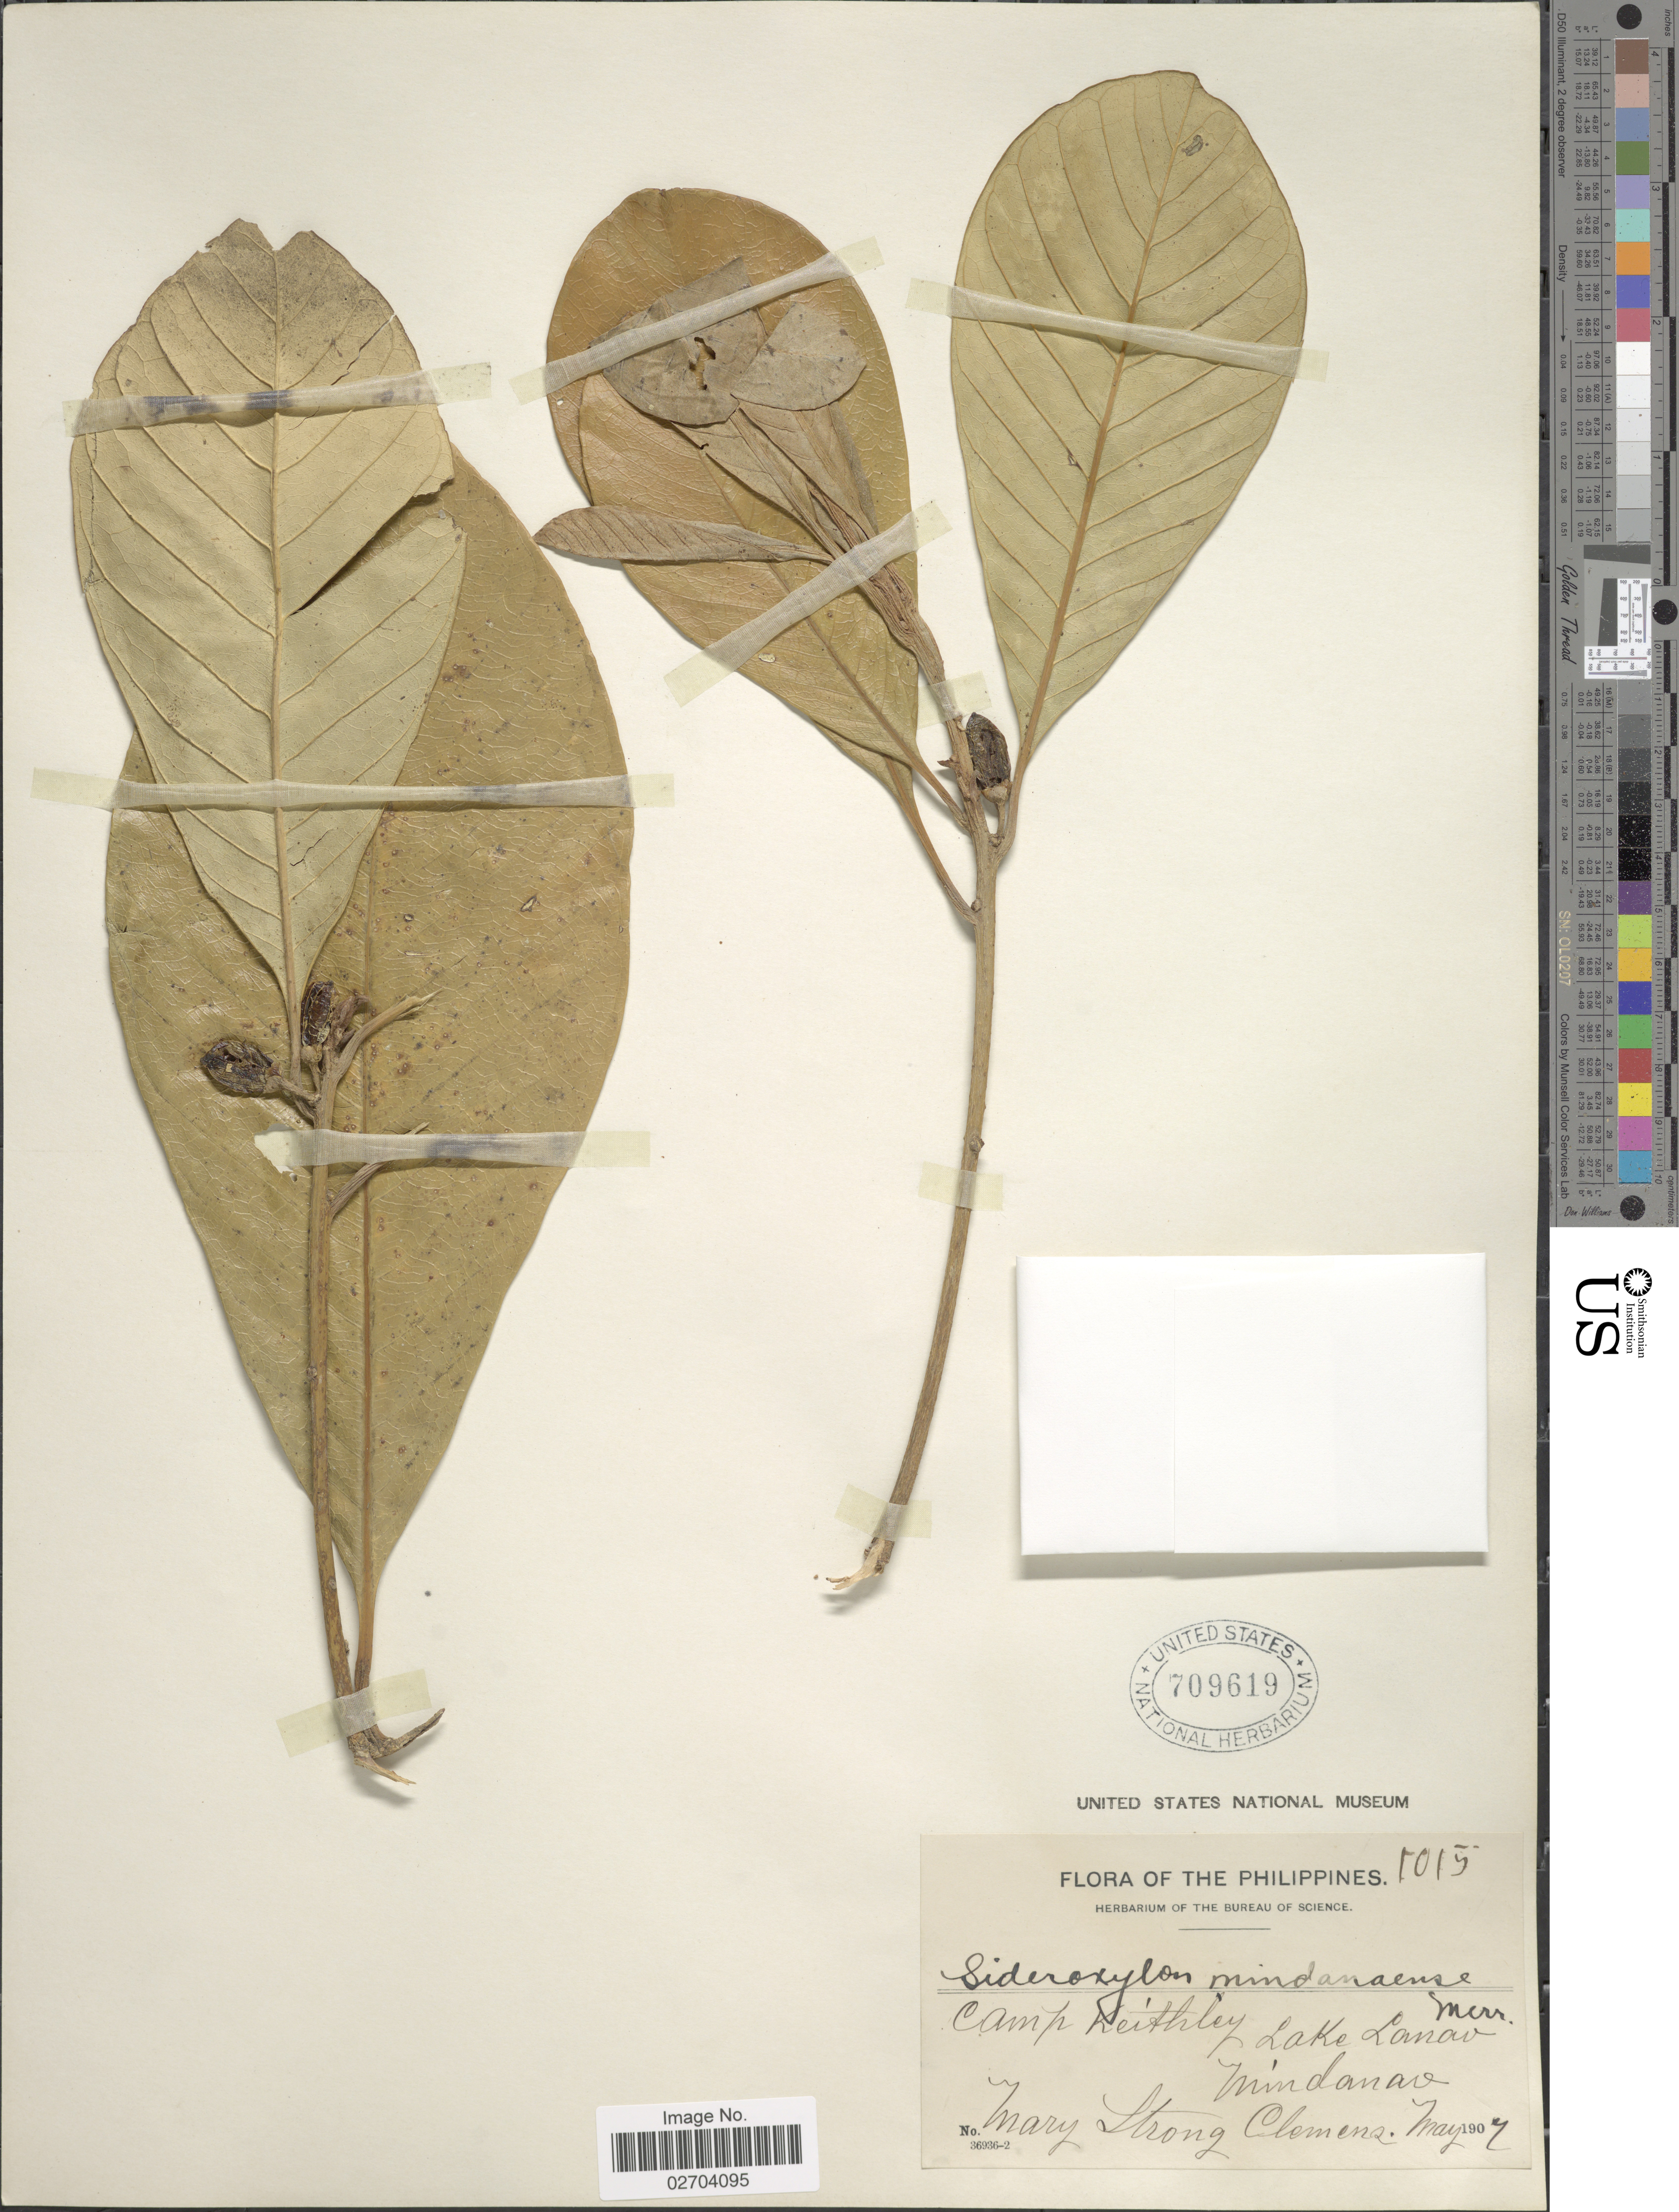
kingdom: Plantae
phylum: Tracheophyta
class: Magnoliopsida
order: Ericales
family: Sapotaceae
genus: Sideroxylon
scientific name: Sideroxylon mindanaense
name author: Merr. ex H.J. Lam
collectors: M. S. Clemens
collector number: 1015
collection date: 1907-05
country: Philippines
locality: Camp Keithley, Lake Lanao, Mindanao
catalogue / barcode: US 709619